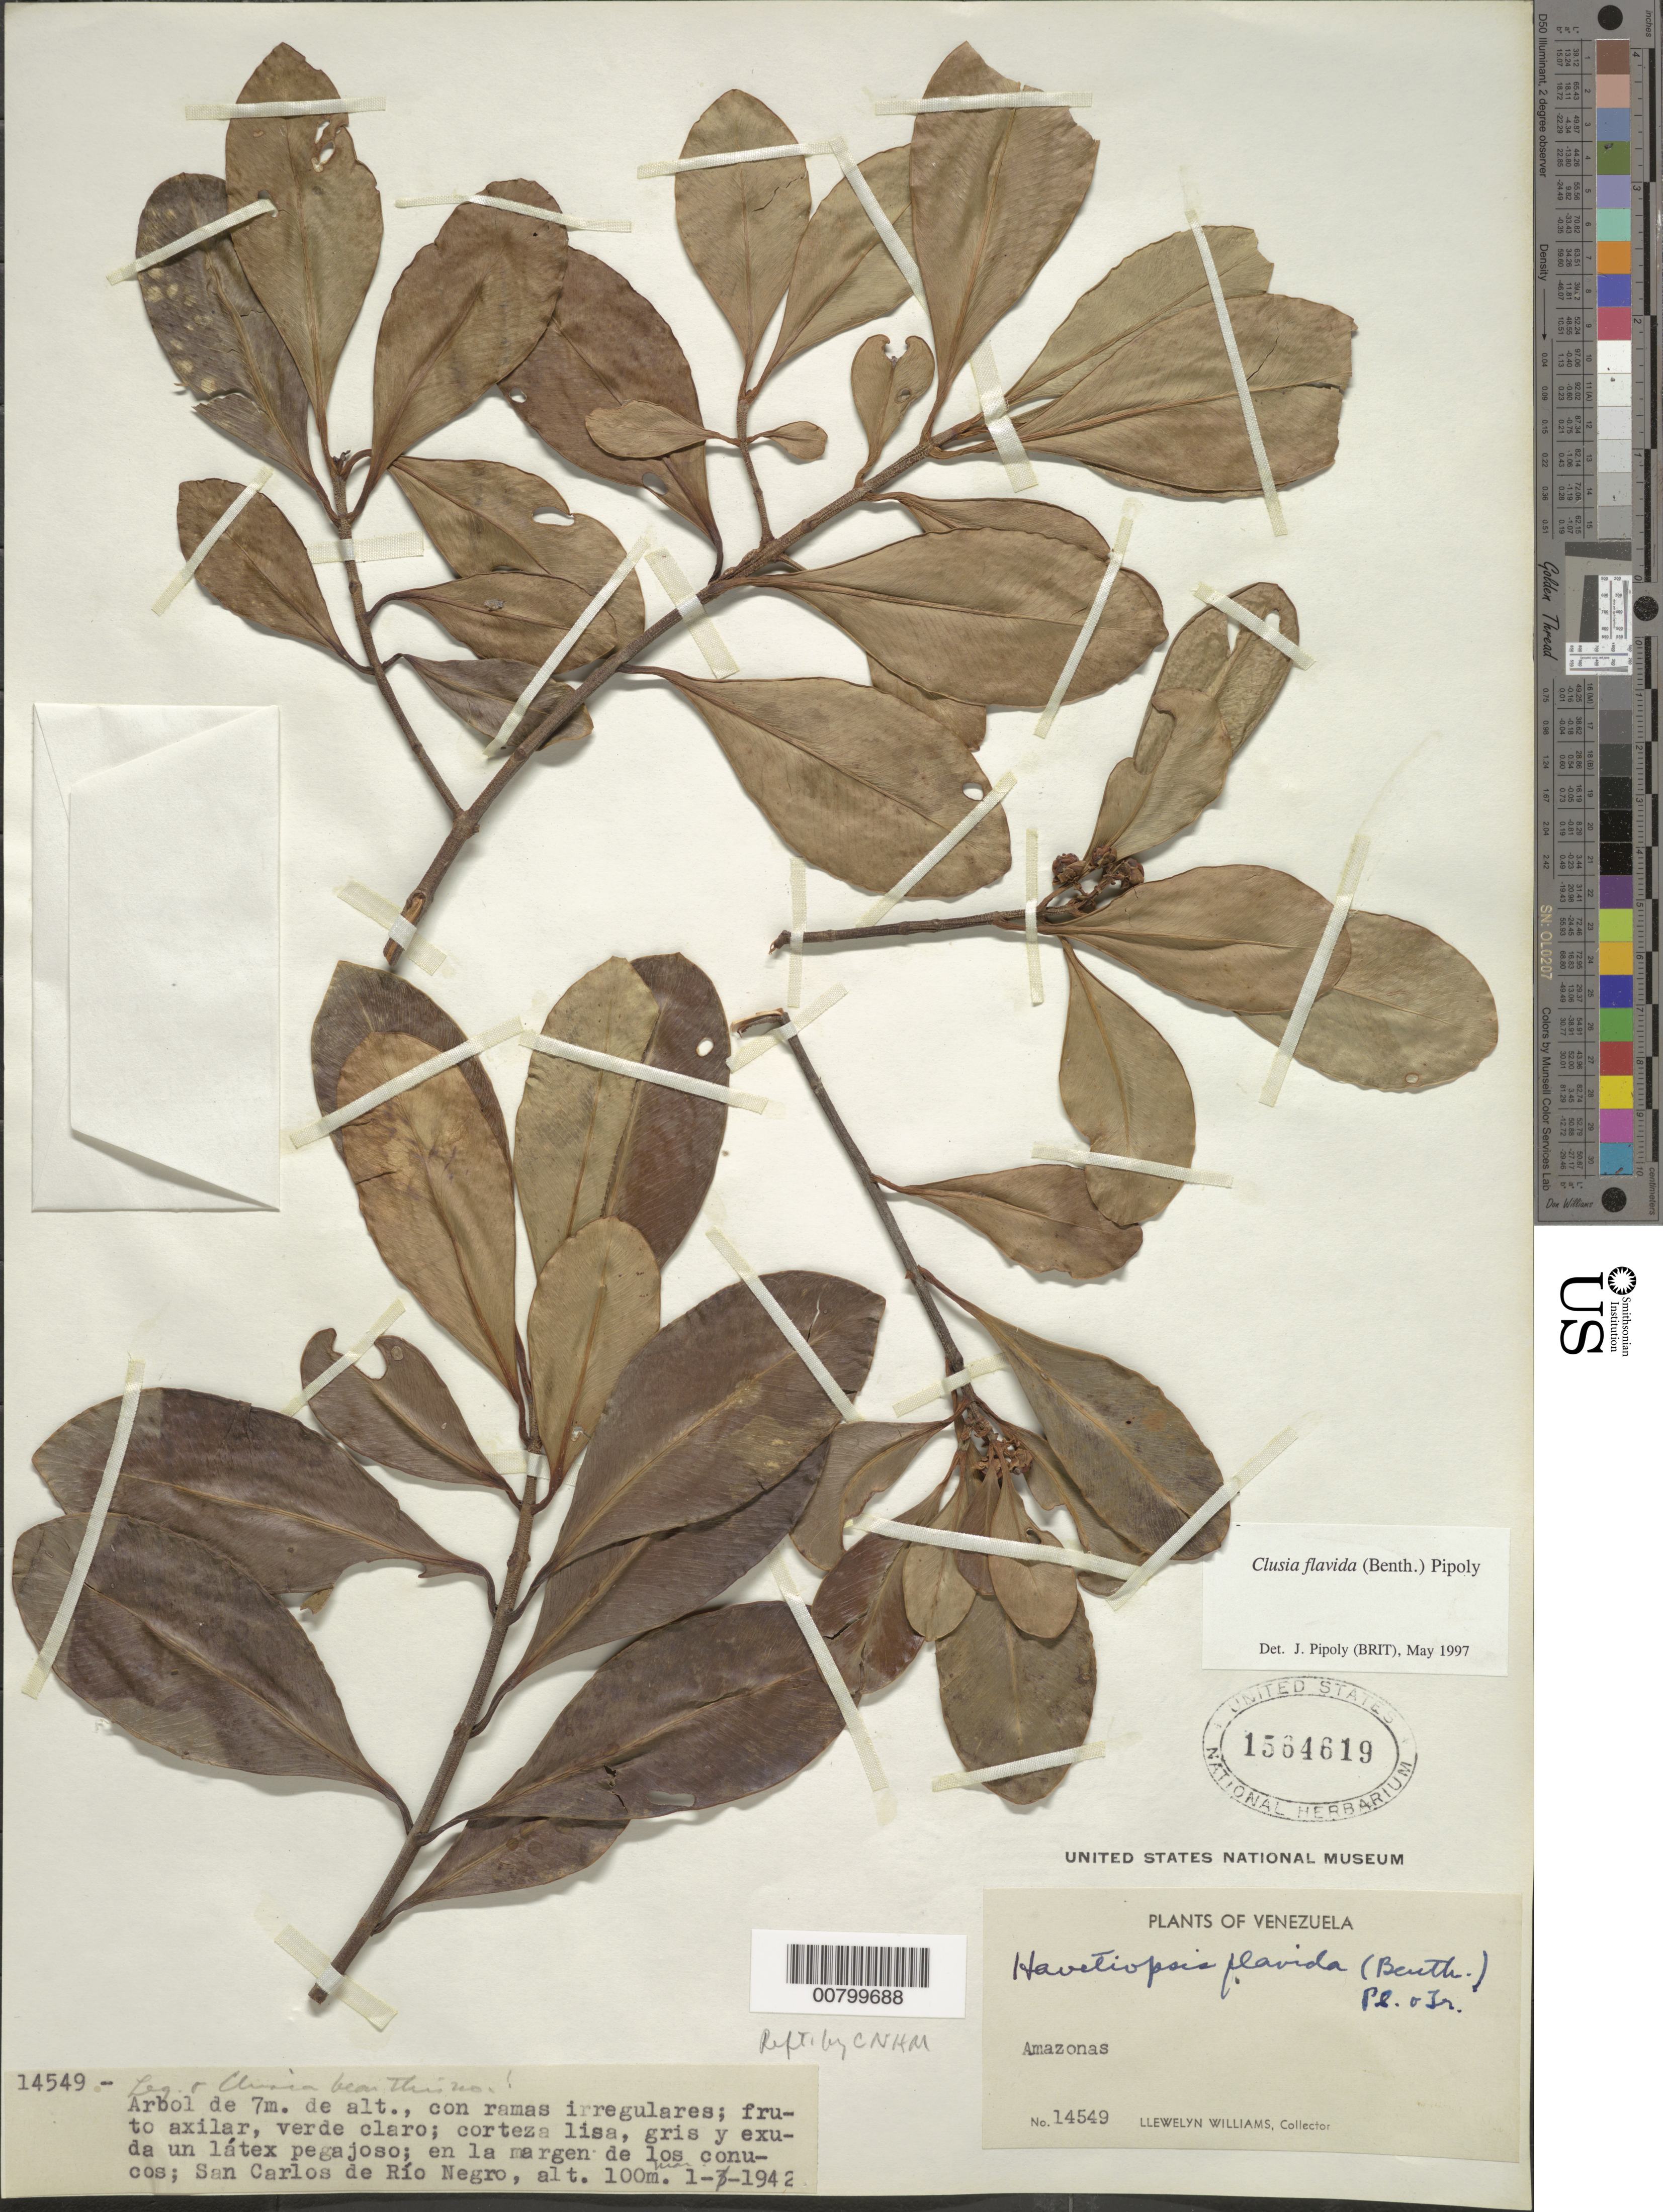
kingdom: Plantae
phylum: Tracheophyta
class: Magnoliopsida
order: Malpighiales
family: Clusiaceae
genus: Havetiopsis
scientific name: Havetiopsis flavida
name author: (Benth.) Planch. & Triana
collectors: Ll. Williams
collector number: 14549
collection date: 1942-03-01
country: Venezuela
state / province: Amazonas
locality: San Carlos de Río Negro.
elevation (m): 100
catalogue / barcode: US 1564619